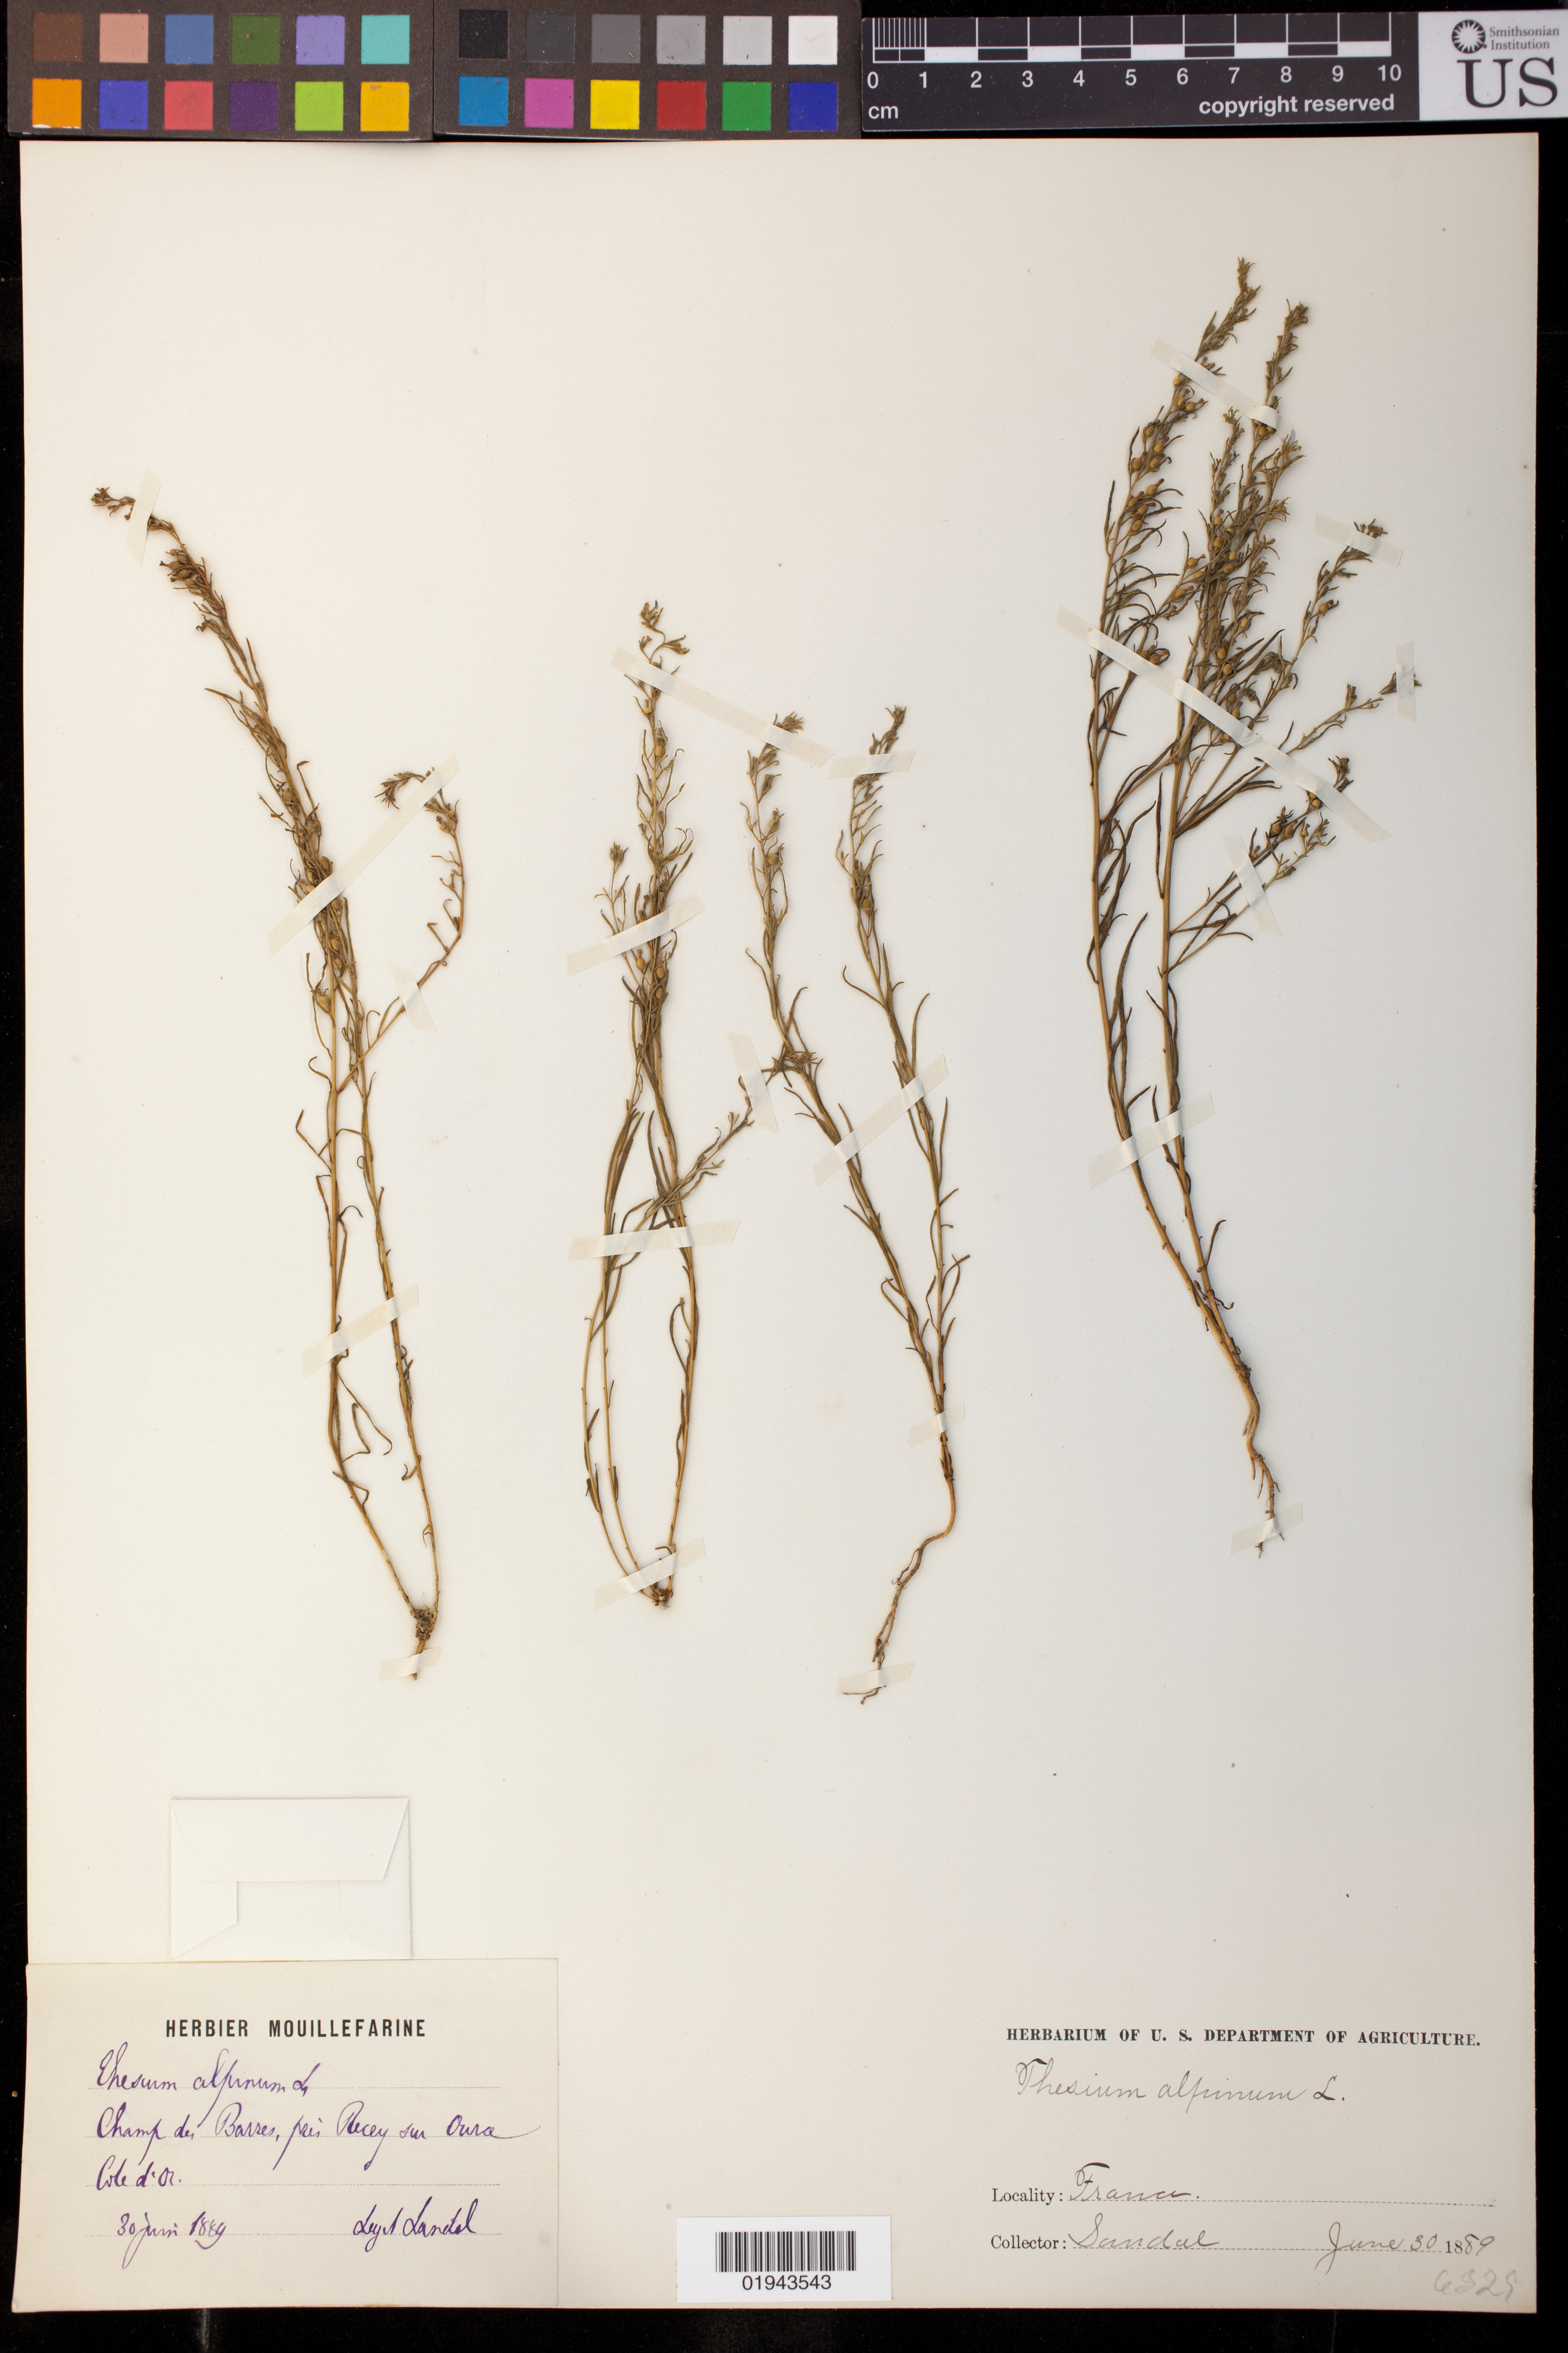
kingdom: Plantae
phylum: Tracheophyta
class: Magnoliopsida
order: Santalales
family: Thesiaceae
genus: Thesium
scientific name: Thesium alpinum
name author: L.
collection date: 1889-06-30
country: France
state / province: Bourgogne-Franche-Comté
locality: Champ des Barres,